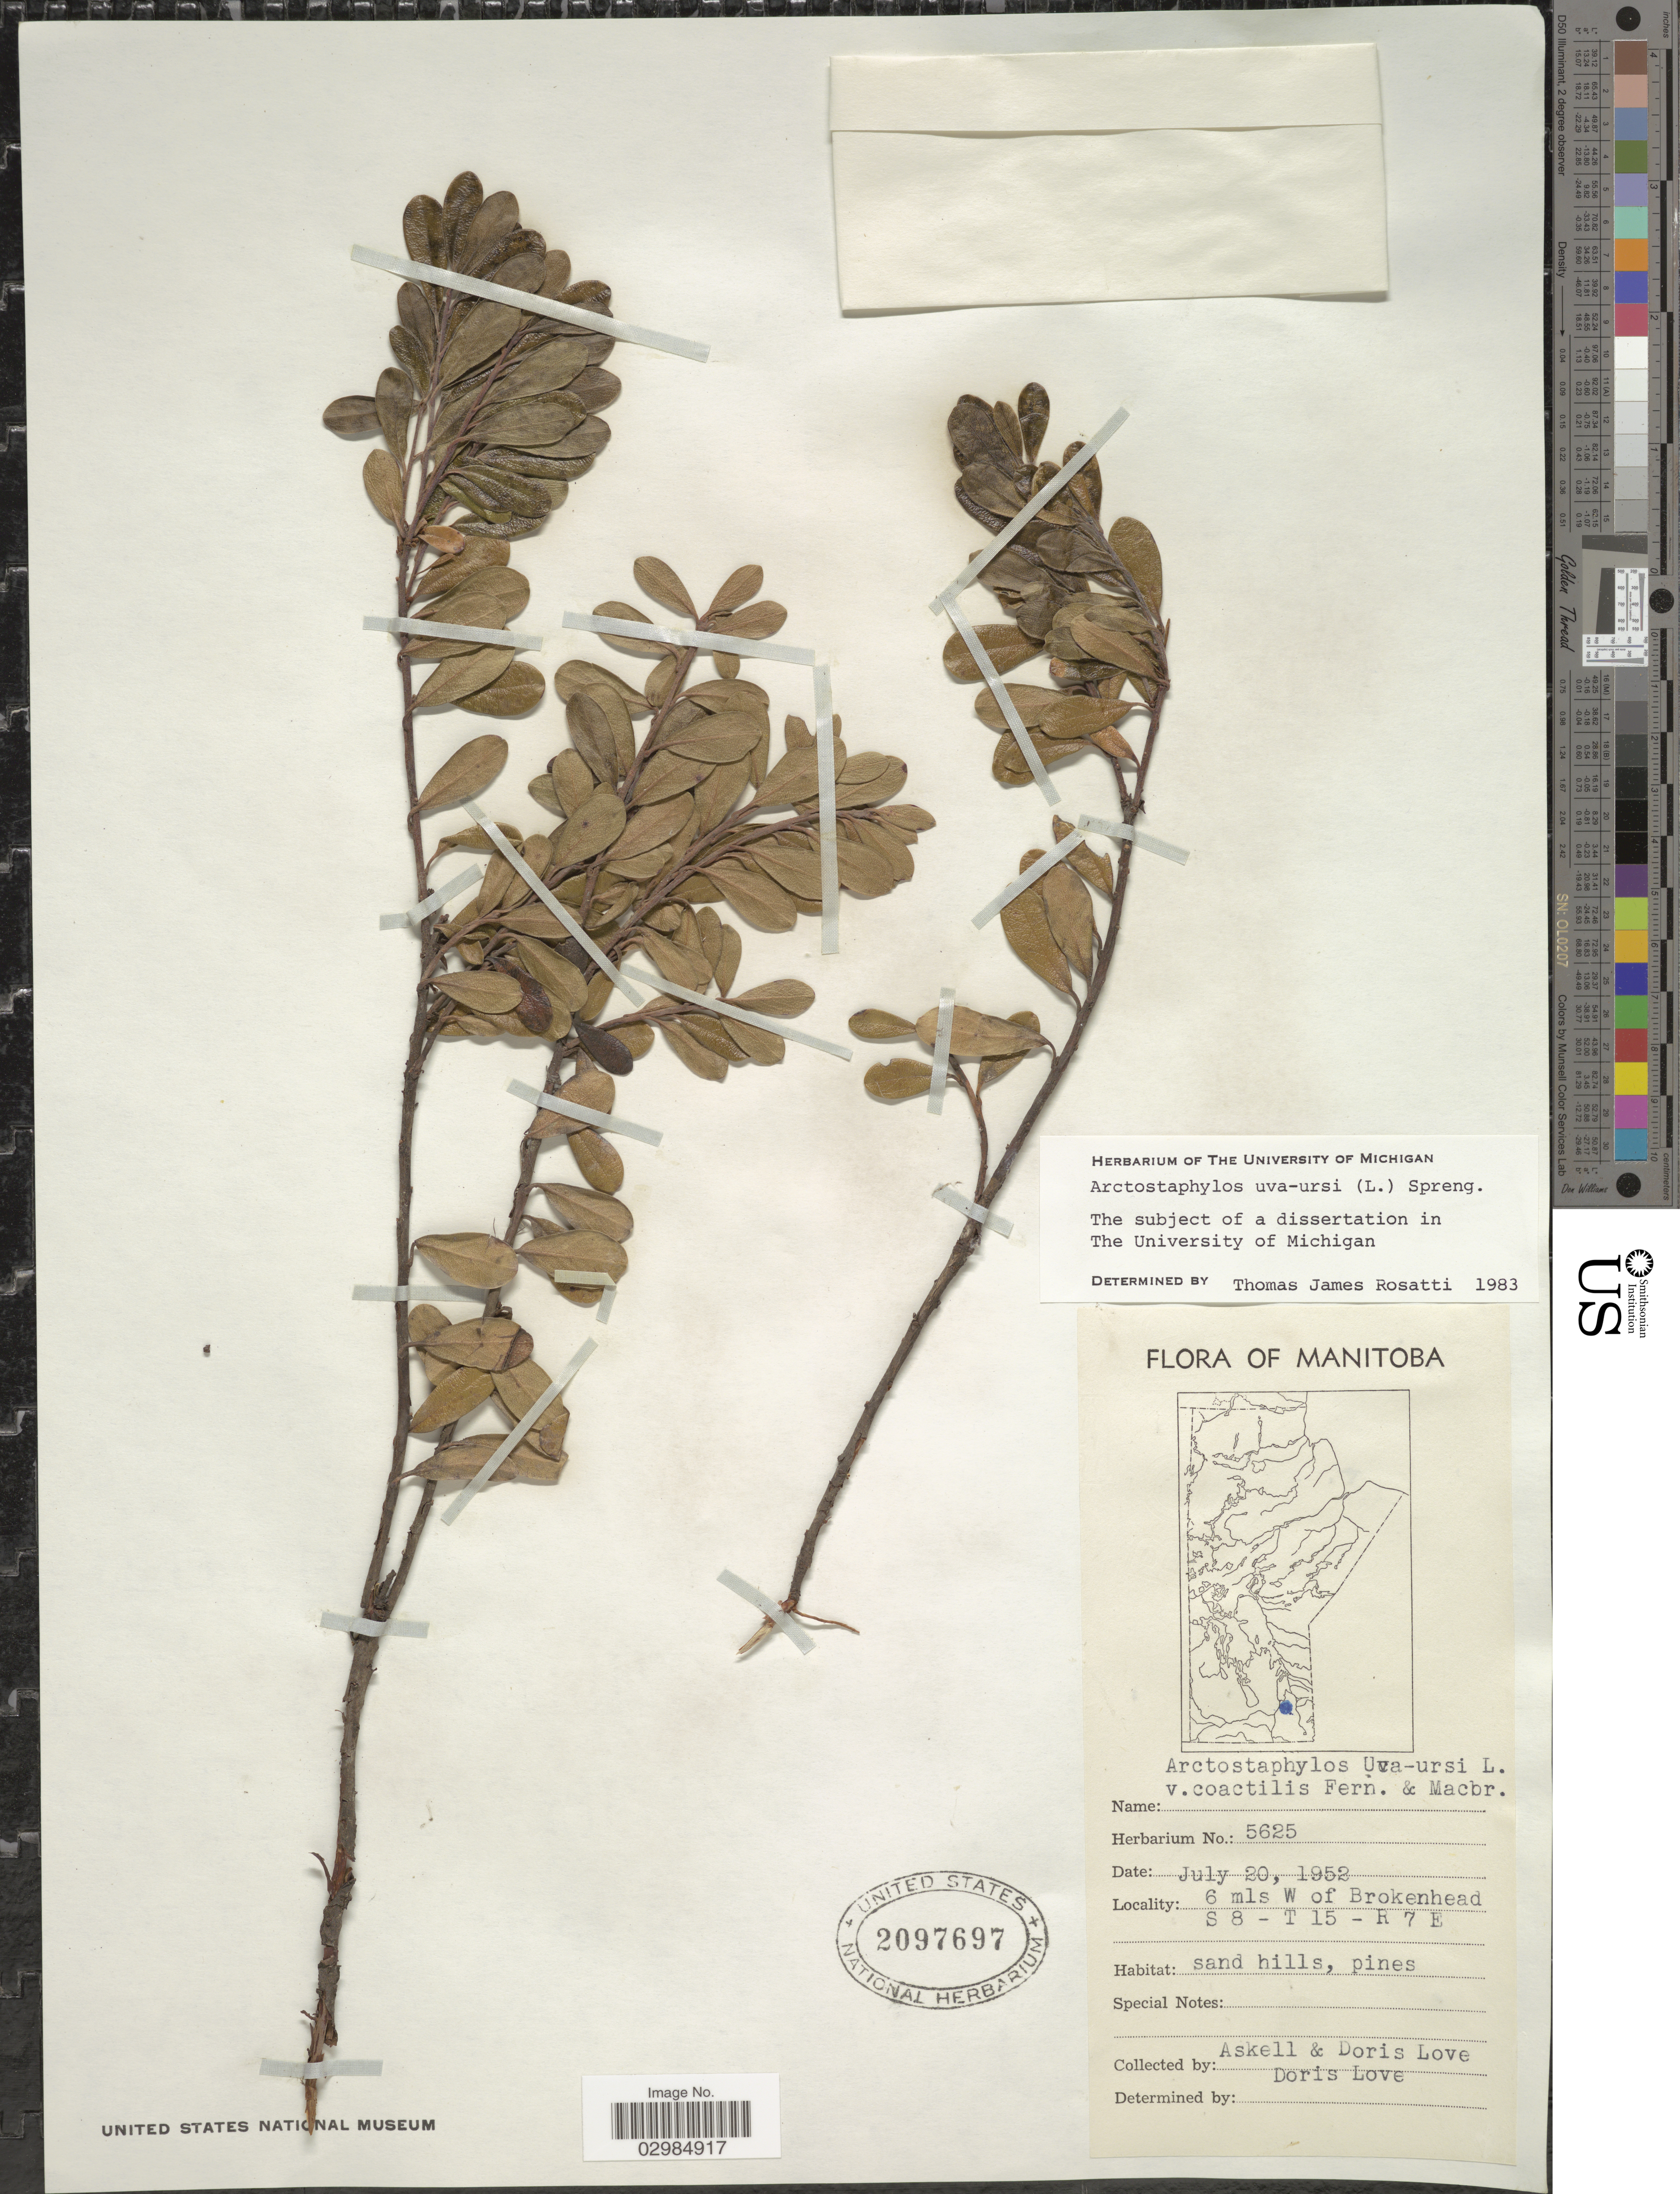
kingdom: Plantae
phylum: Tracheophyta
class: Magnoliopsida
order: Ericales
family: Ericaceae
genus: Arctostaphylos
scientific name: Arctostaphylos uva-ursi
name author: (L.) Spreng.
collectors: Á. Löve & D. Löve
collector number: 5625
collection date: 1952-07-20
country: Canada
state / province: Manitoba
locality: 6 mls W of Brokenhead. S 8- T 15- R 7 E.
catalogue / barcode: US 2097697